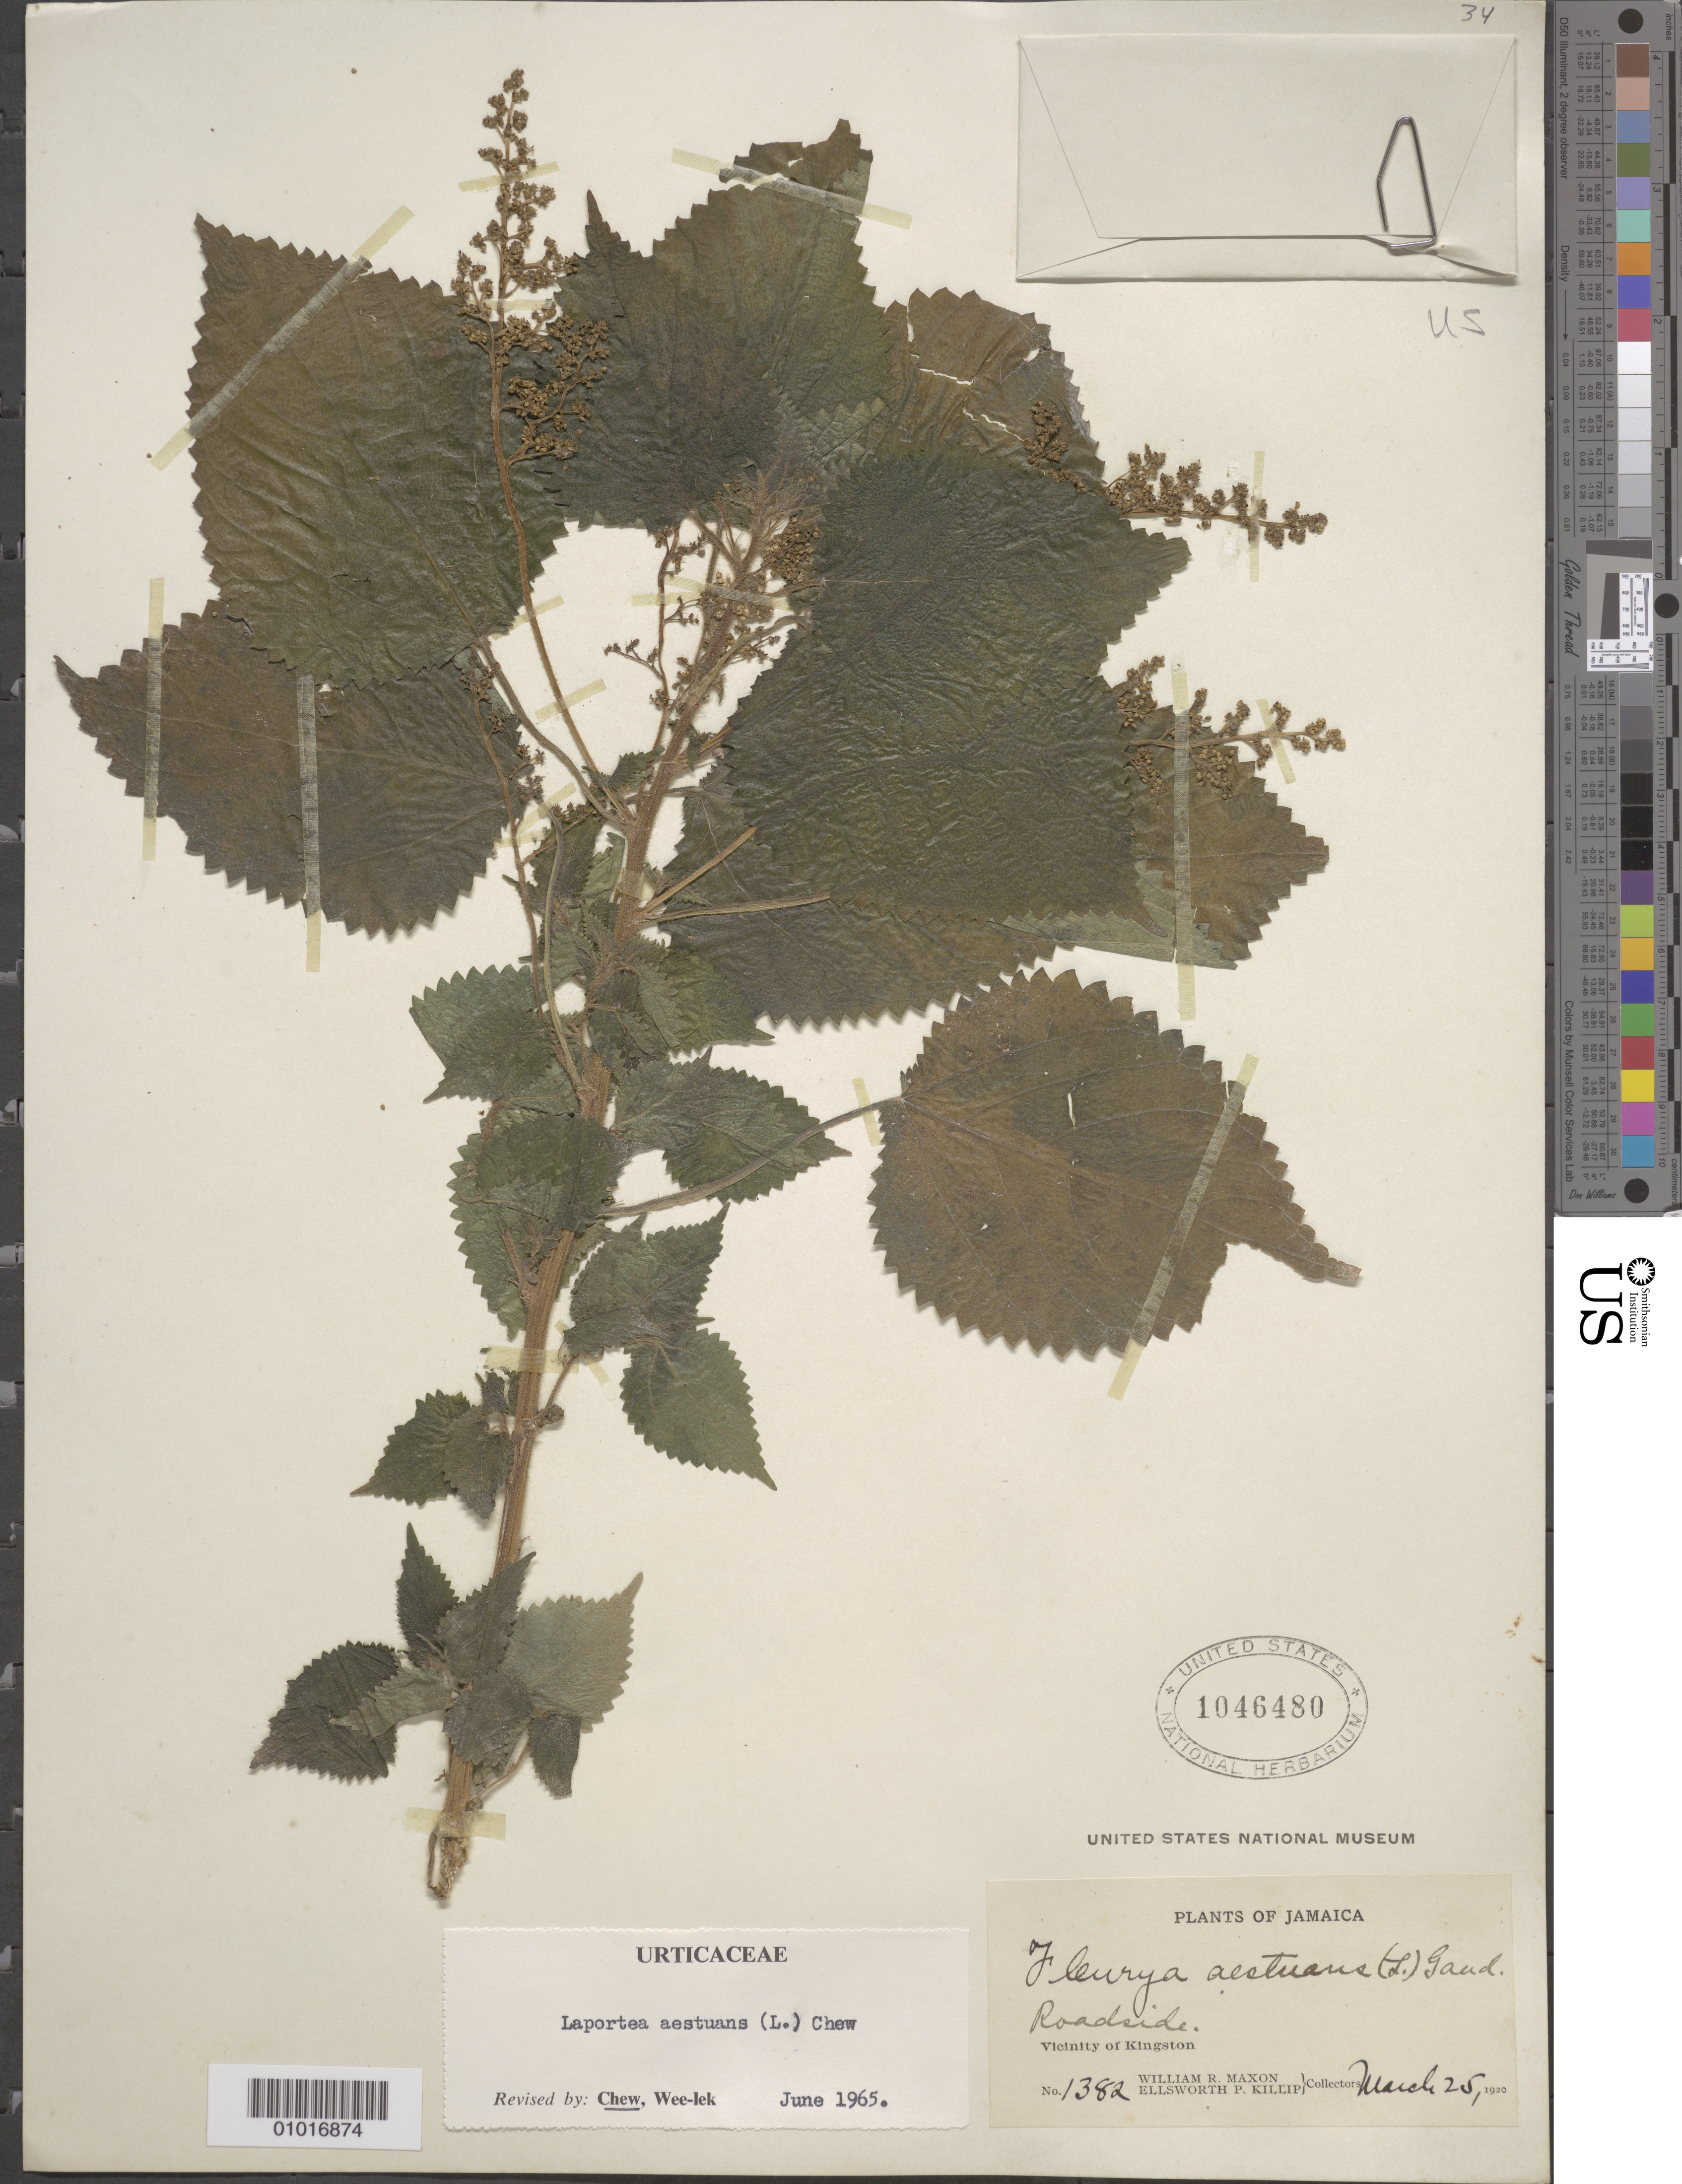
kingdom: Plantae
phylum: Tracheophyta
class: Magnoliopsida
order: Rosales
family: Urticaceae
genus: Laportea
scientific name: Laportea aestuans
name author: (L.) Chew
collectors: W. R. Maxon & P. Ellsworth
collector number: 1382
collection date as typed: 25 Mar 1920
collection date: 1920-03-25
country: Jamaica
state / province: Kingston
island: Jamaica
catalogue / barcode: US 1046480